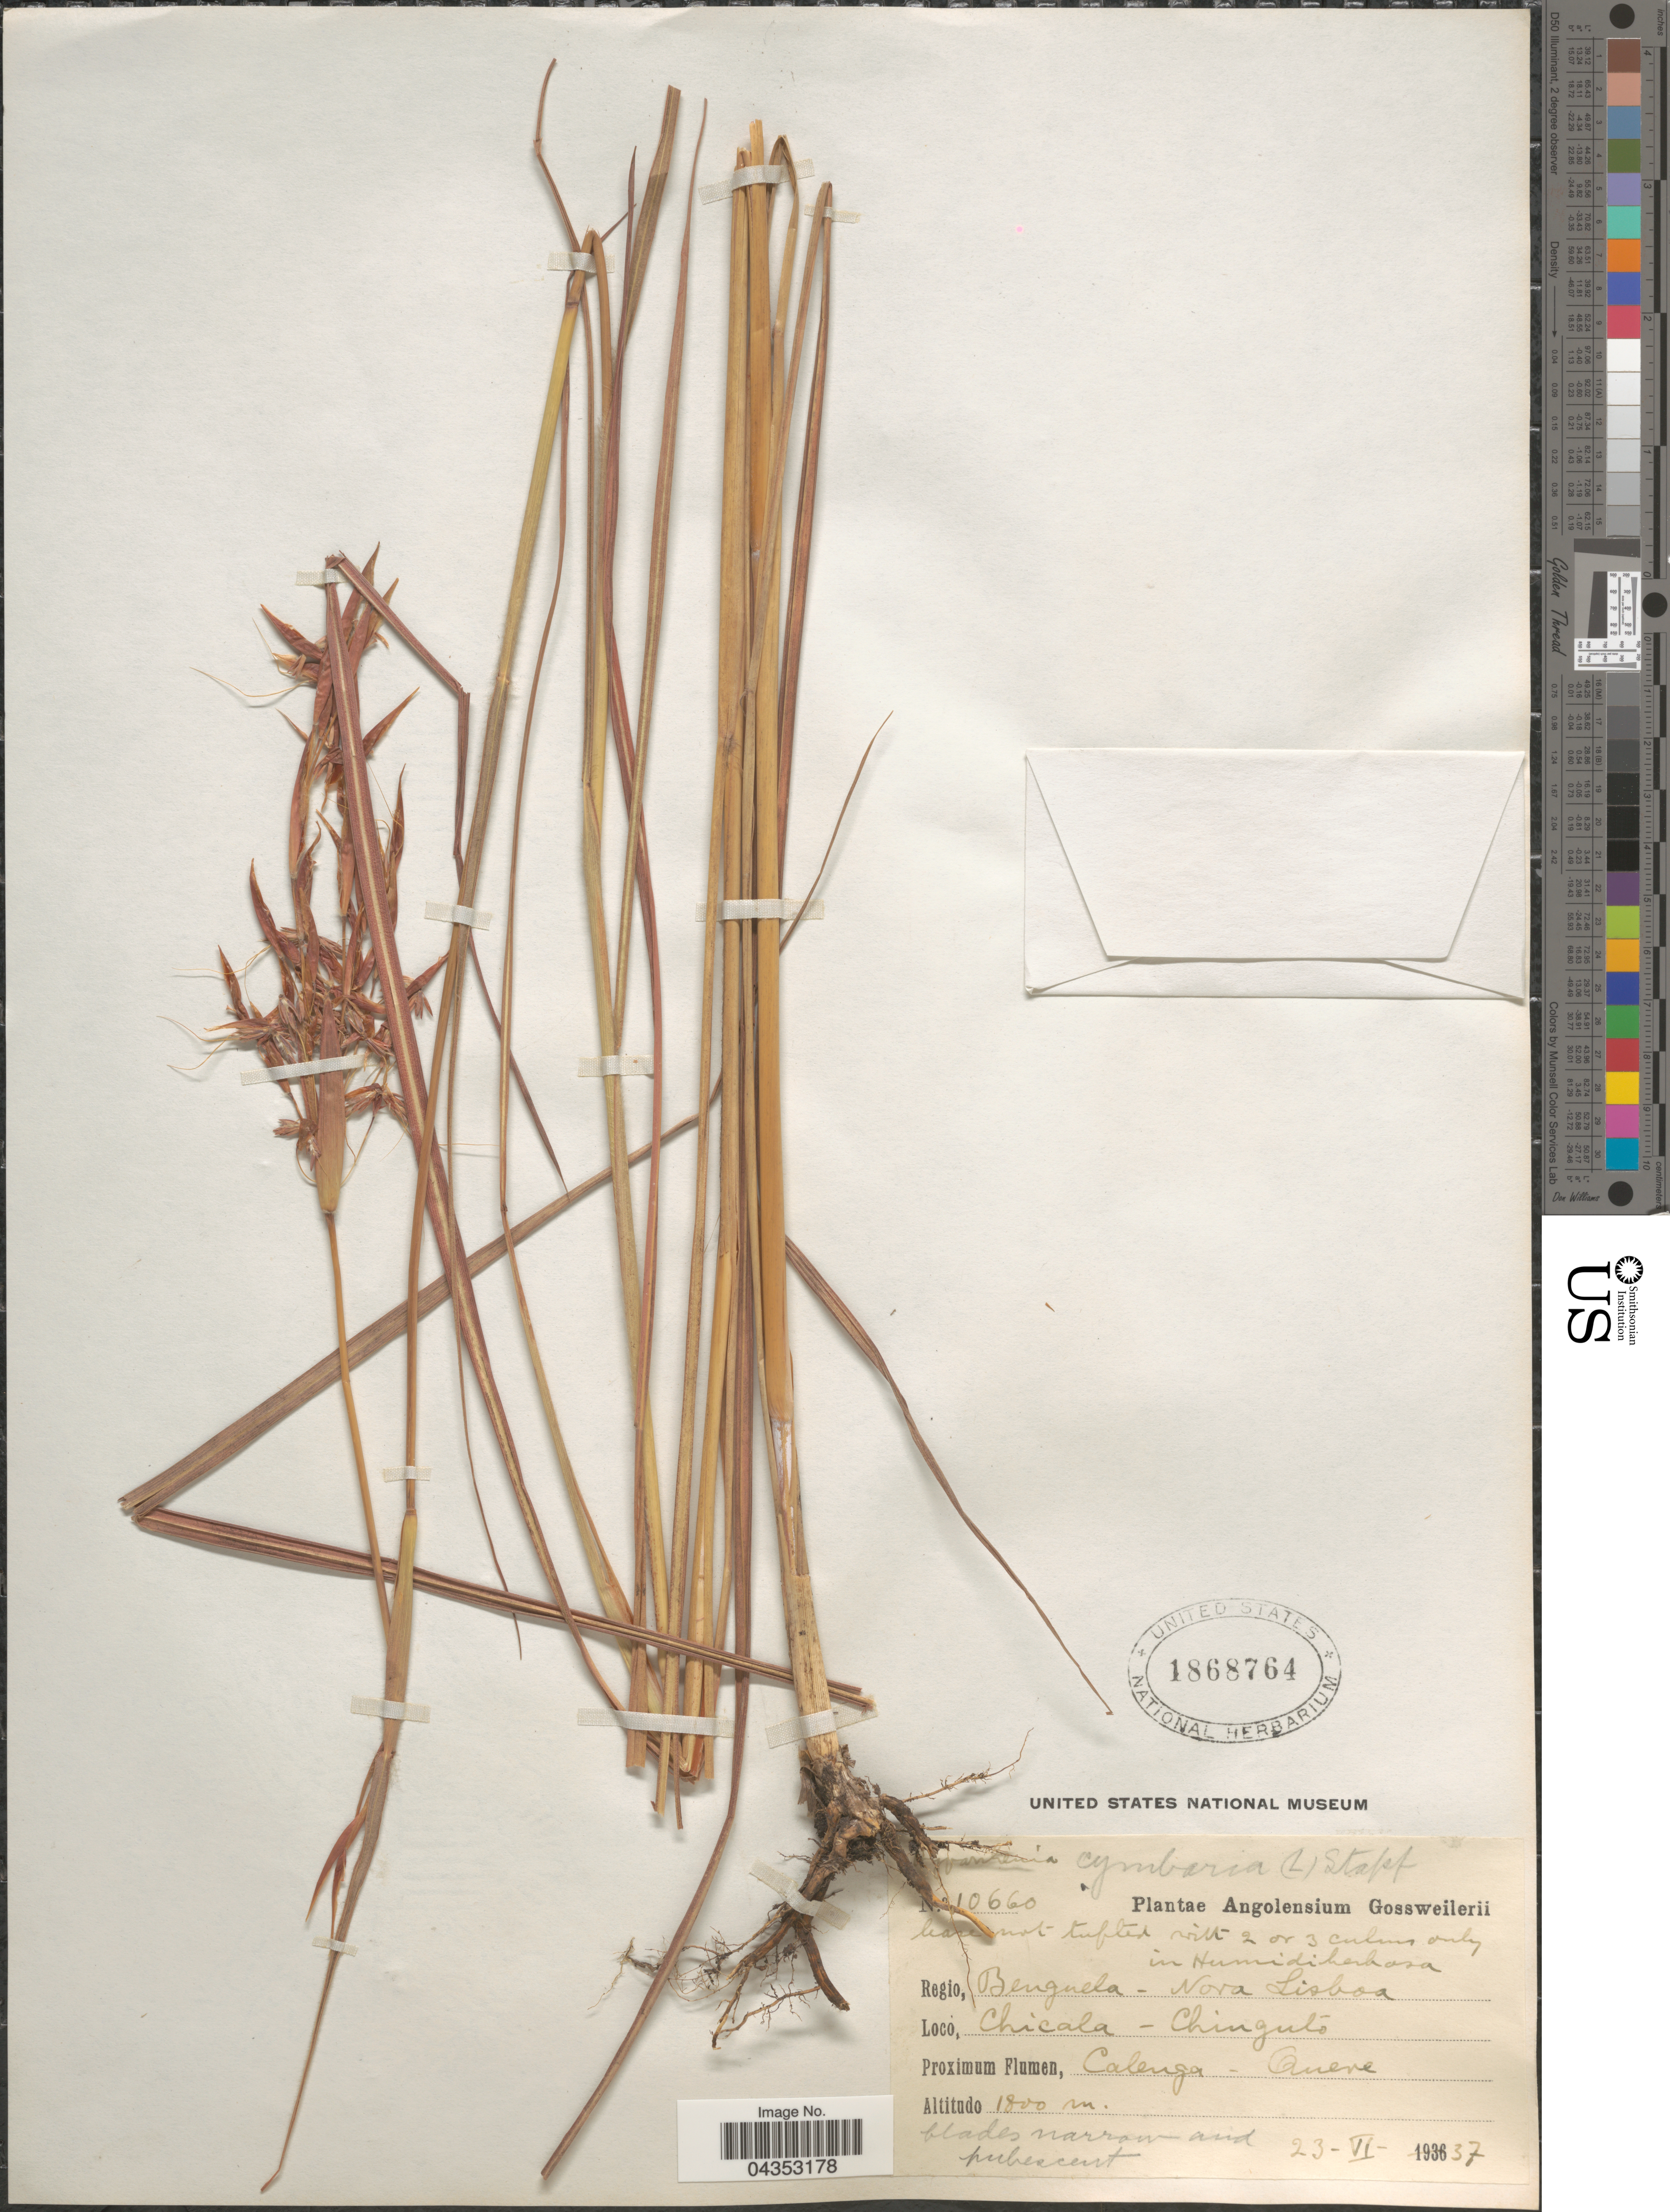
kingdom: Plantae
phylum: Tracheophyta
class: Liliopsida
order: Poales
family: Poaceae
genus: Hyparrhenia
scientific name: Hyparrhenia cymbaria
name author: (L.) Stapf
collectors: -. Gossweiler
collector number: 10660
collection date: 1937-06-23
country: Angola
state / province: Benguela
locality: Regio, Benguela-Nova Lisboa. Chicala-Chinguló. Proximum Flumen, Calenga-Queve.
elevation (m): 1800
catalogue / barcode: US 1868764